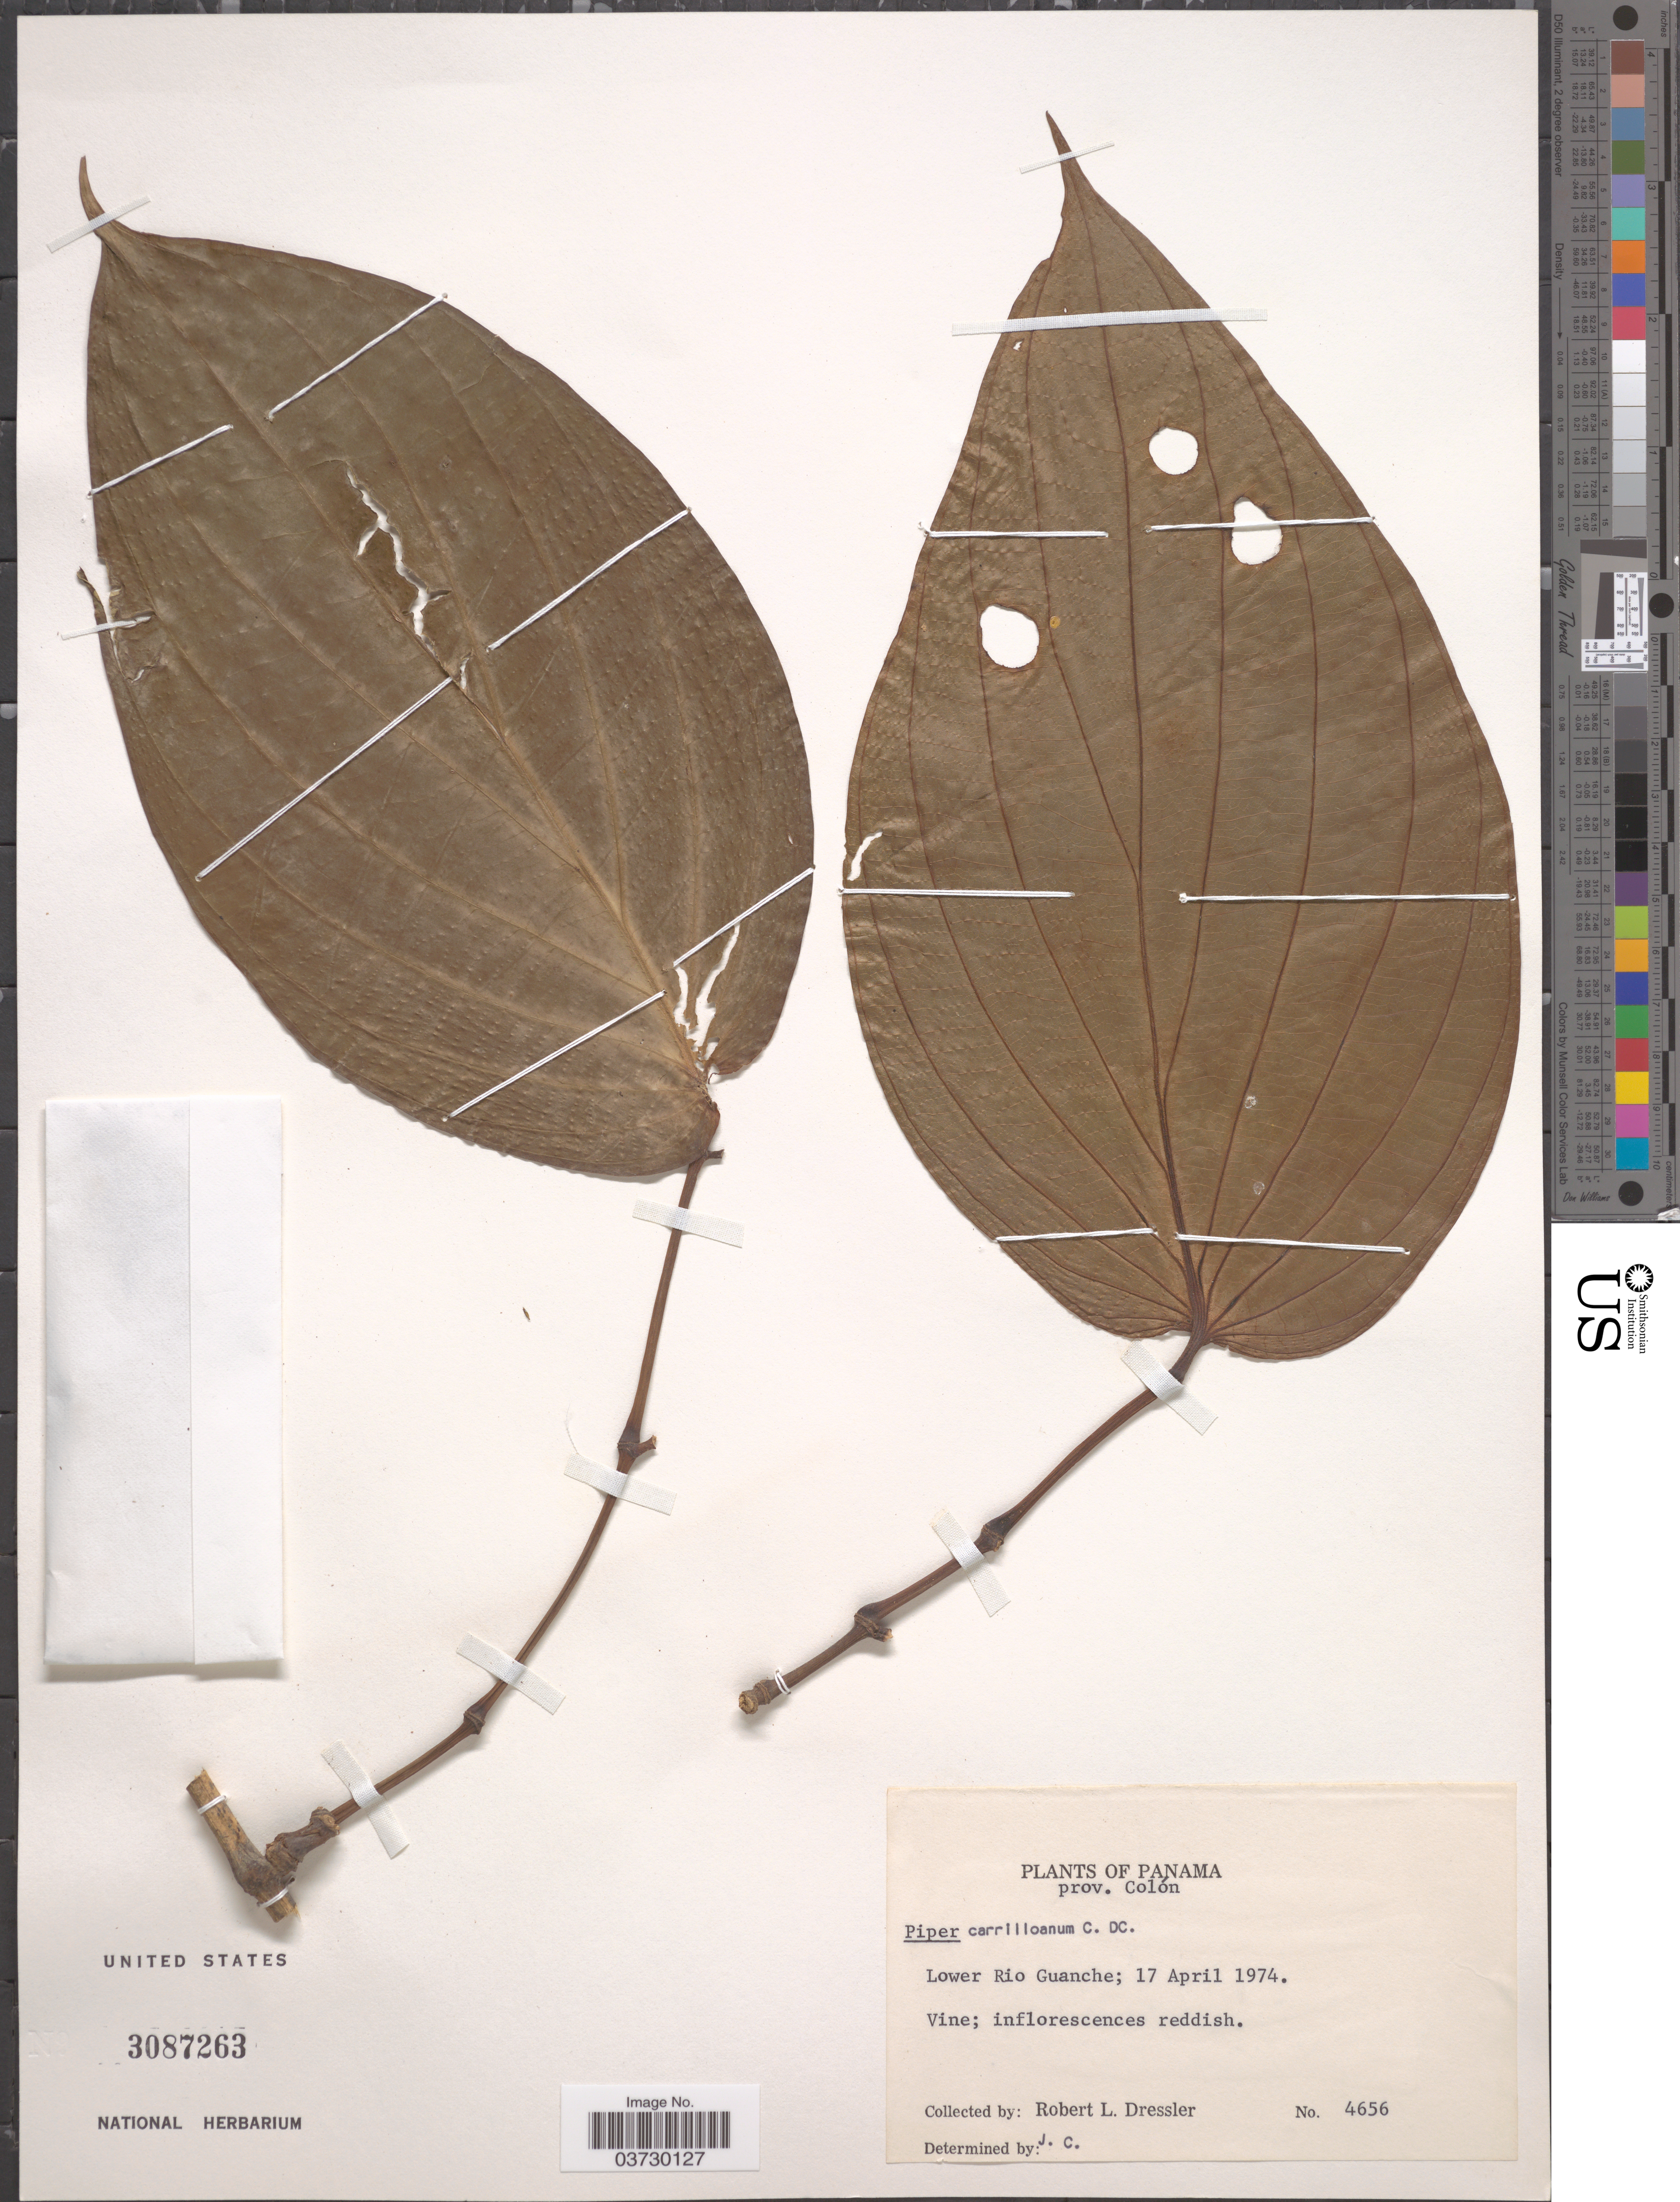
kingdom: Plantae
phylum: Tracheophyta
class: Magnoliopsida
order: Piperales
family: Piperaceae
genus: Piper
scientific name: Piper carrilloanum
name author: C. DC.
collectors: R. Dressler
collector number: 4656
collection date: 1974-04-17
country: Panama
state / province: Colón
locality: Lower Rio Guanche.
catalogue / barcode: US 3087263